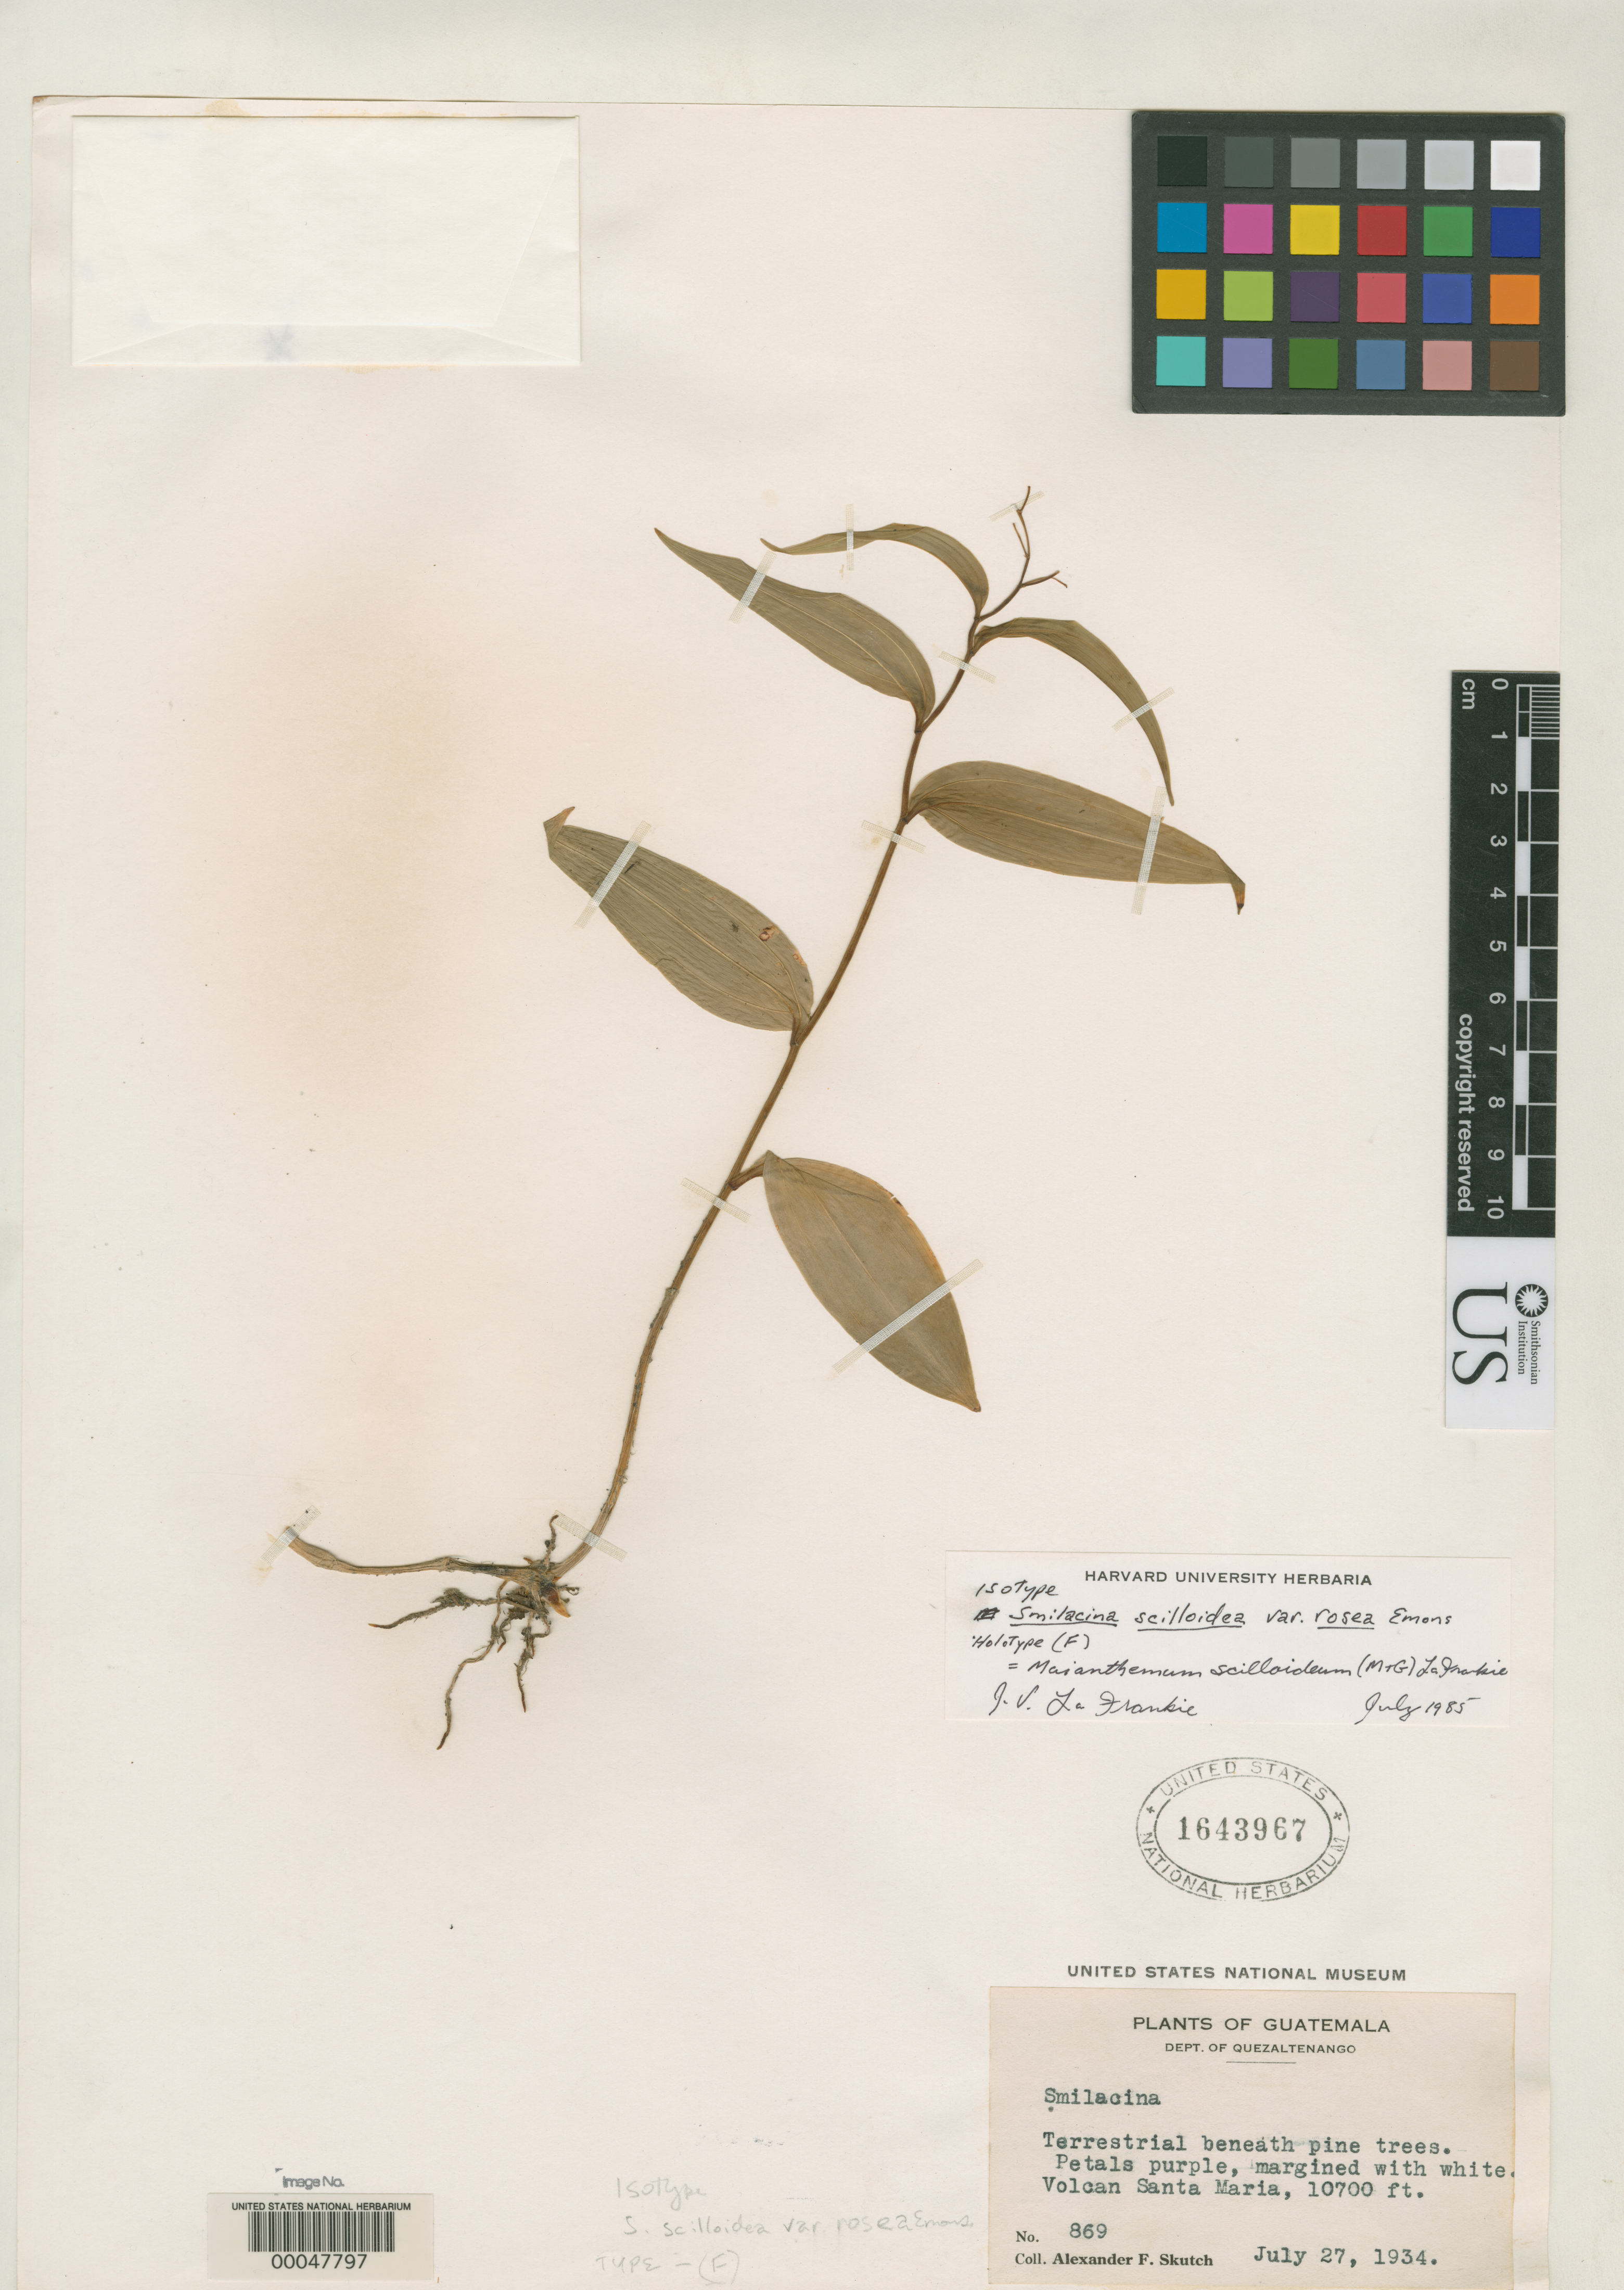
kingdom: Plantae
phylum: Tracheophyta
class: Liliopsida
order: Asparagales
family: Asparagaceae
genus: Smilacina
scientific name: Smilacina scilloidea var. rosea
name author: Emons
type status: Isotype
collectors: A. F. Skutch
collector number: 869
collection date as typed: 27 Jul 1934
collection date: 1934-07-27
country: Guatemala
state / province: Quetzaltenango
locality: Volcan Santa Maria.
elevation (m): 3261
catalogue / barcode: US 1643967